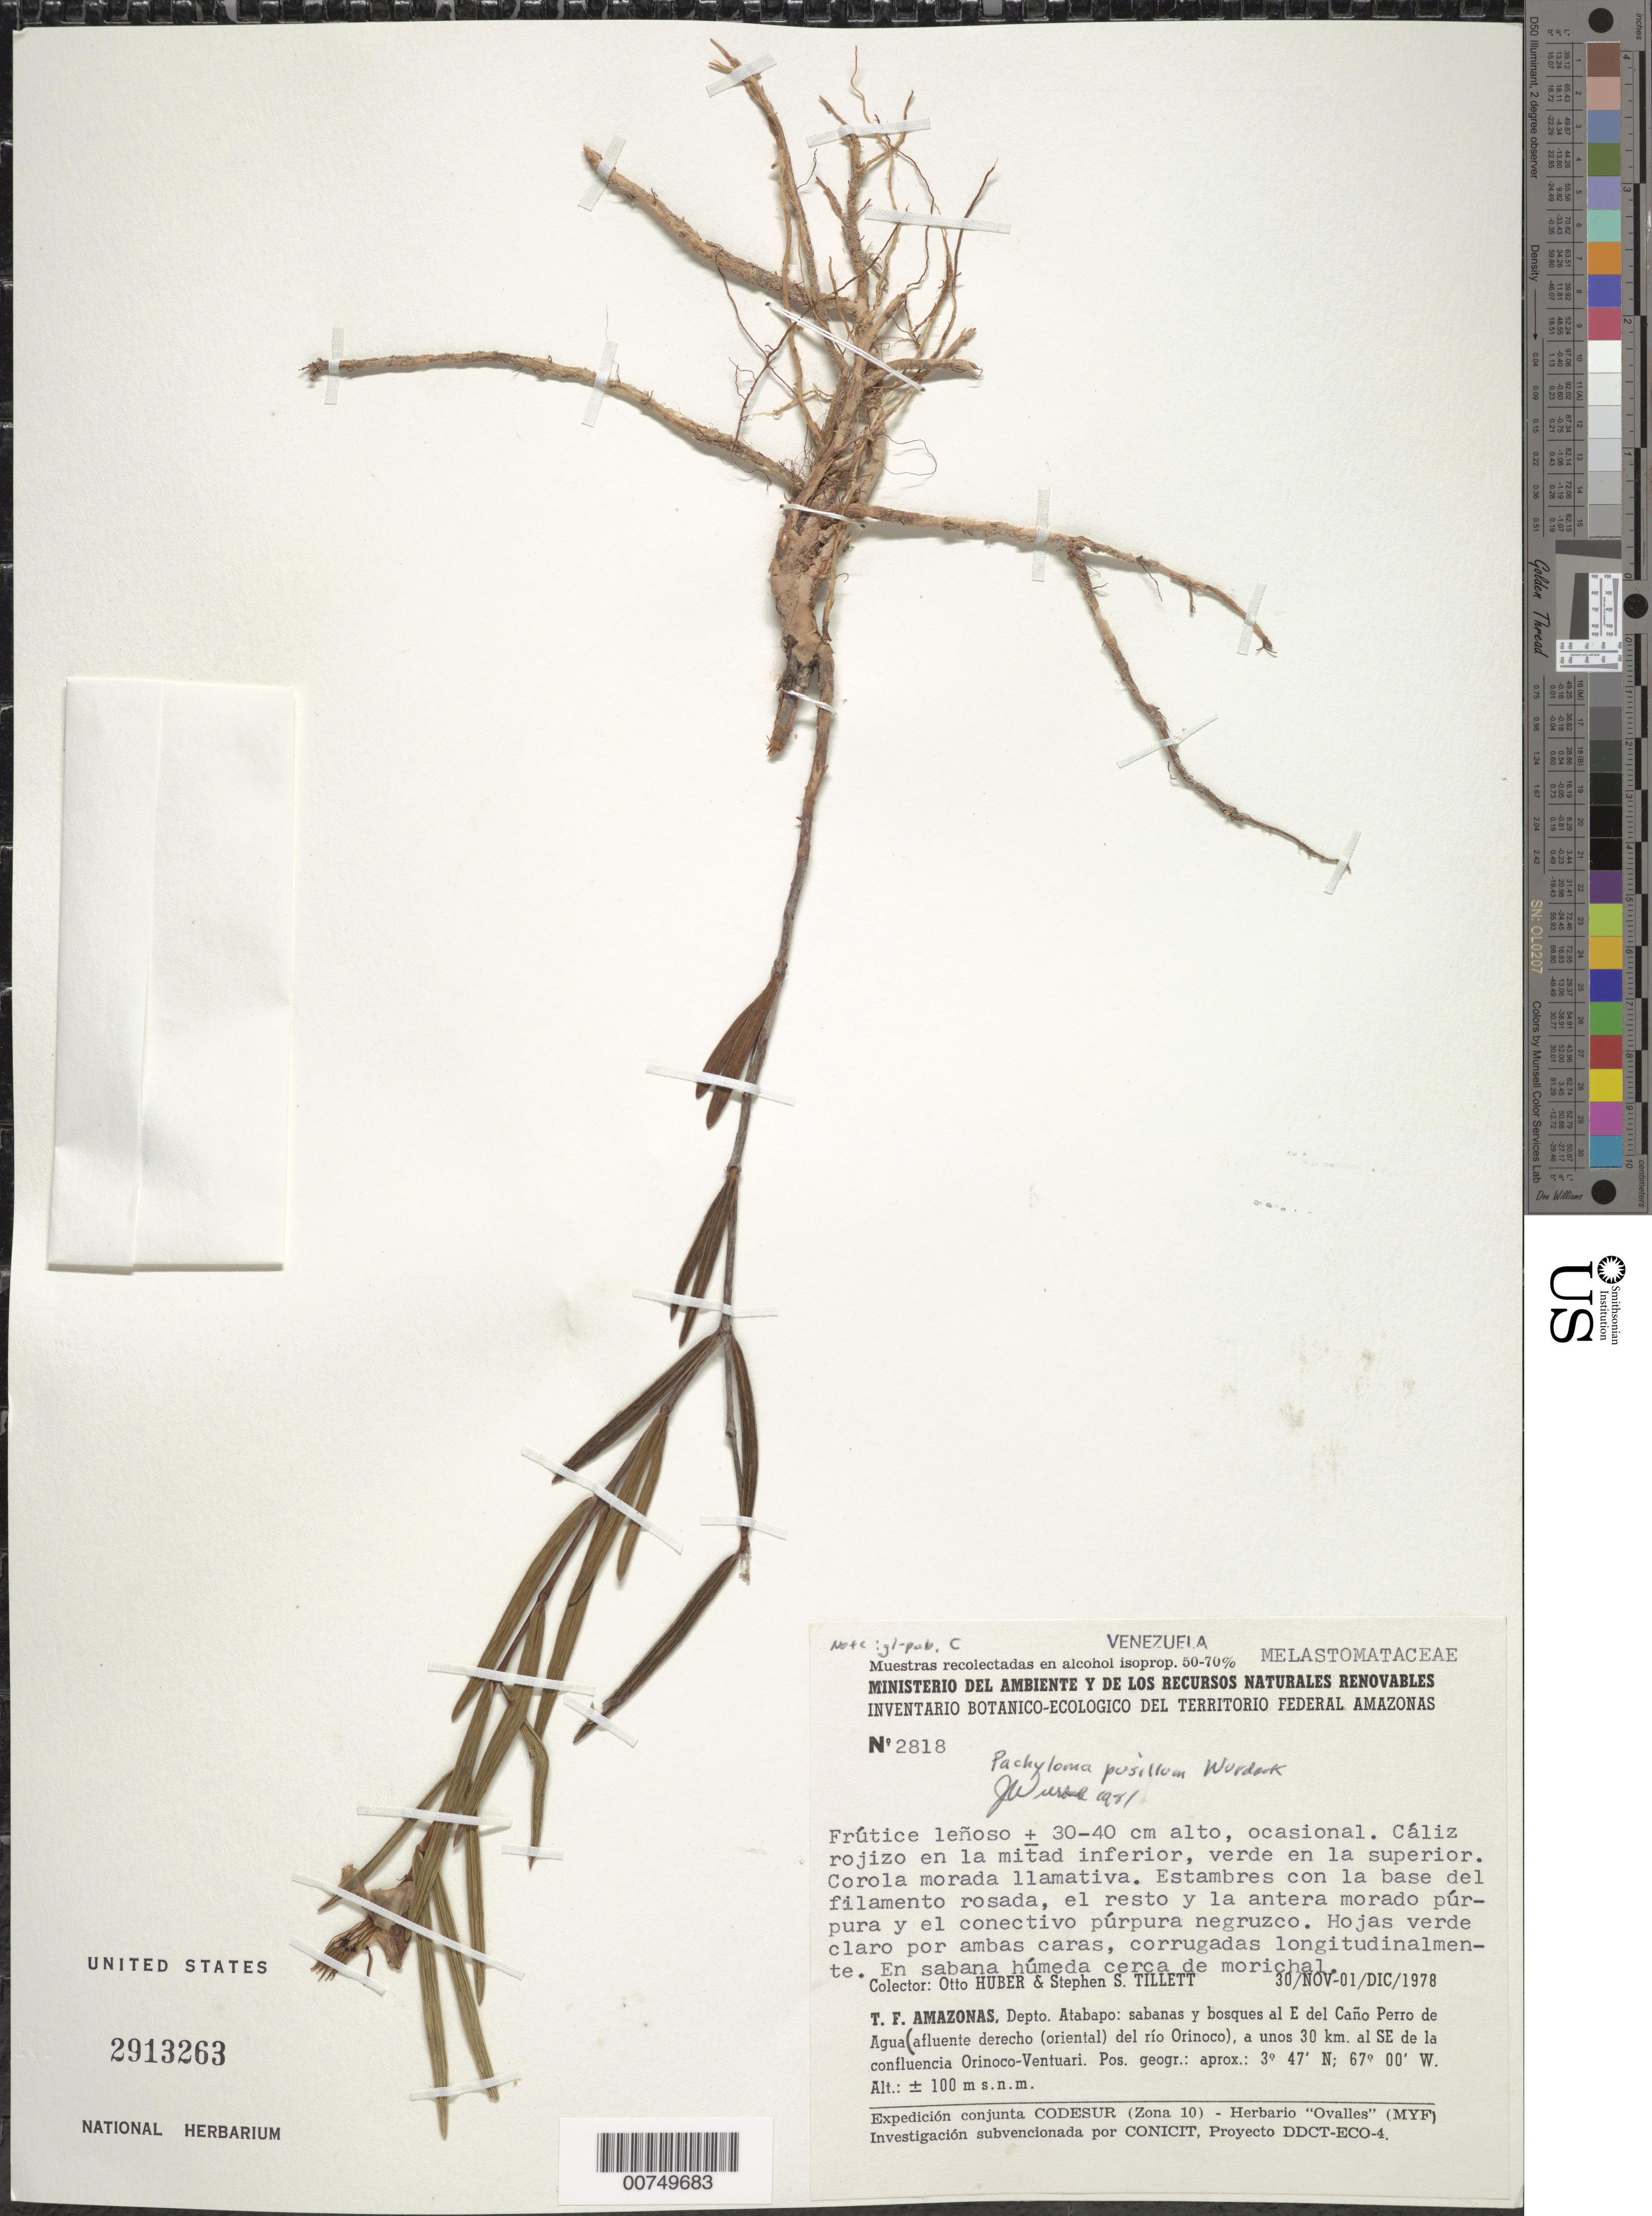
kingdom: Plantae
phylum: Tracheophyta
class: Magnoliopsida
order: Myrtales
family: Melastomataceae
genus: Pachyloma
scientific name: Pachyloma pusillum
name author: Wurdack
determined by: Wurdack, John J., (US), US (UNITED STATES)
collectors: O. Huber & S. S. Tillett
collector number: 2818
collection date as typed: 30-Nov-78 to 1-Dec-78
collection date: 1978-11-30/1978-12-01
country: Venezuela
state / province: Amazonas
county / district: Atabapo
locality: E del Caño Perro de Agua, 30 km SE de la confluencia Orinoco-Ventuari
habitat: Wet savanna near morichal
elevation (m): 100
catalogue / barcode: US 2913263